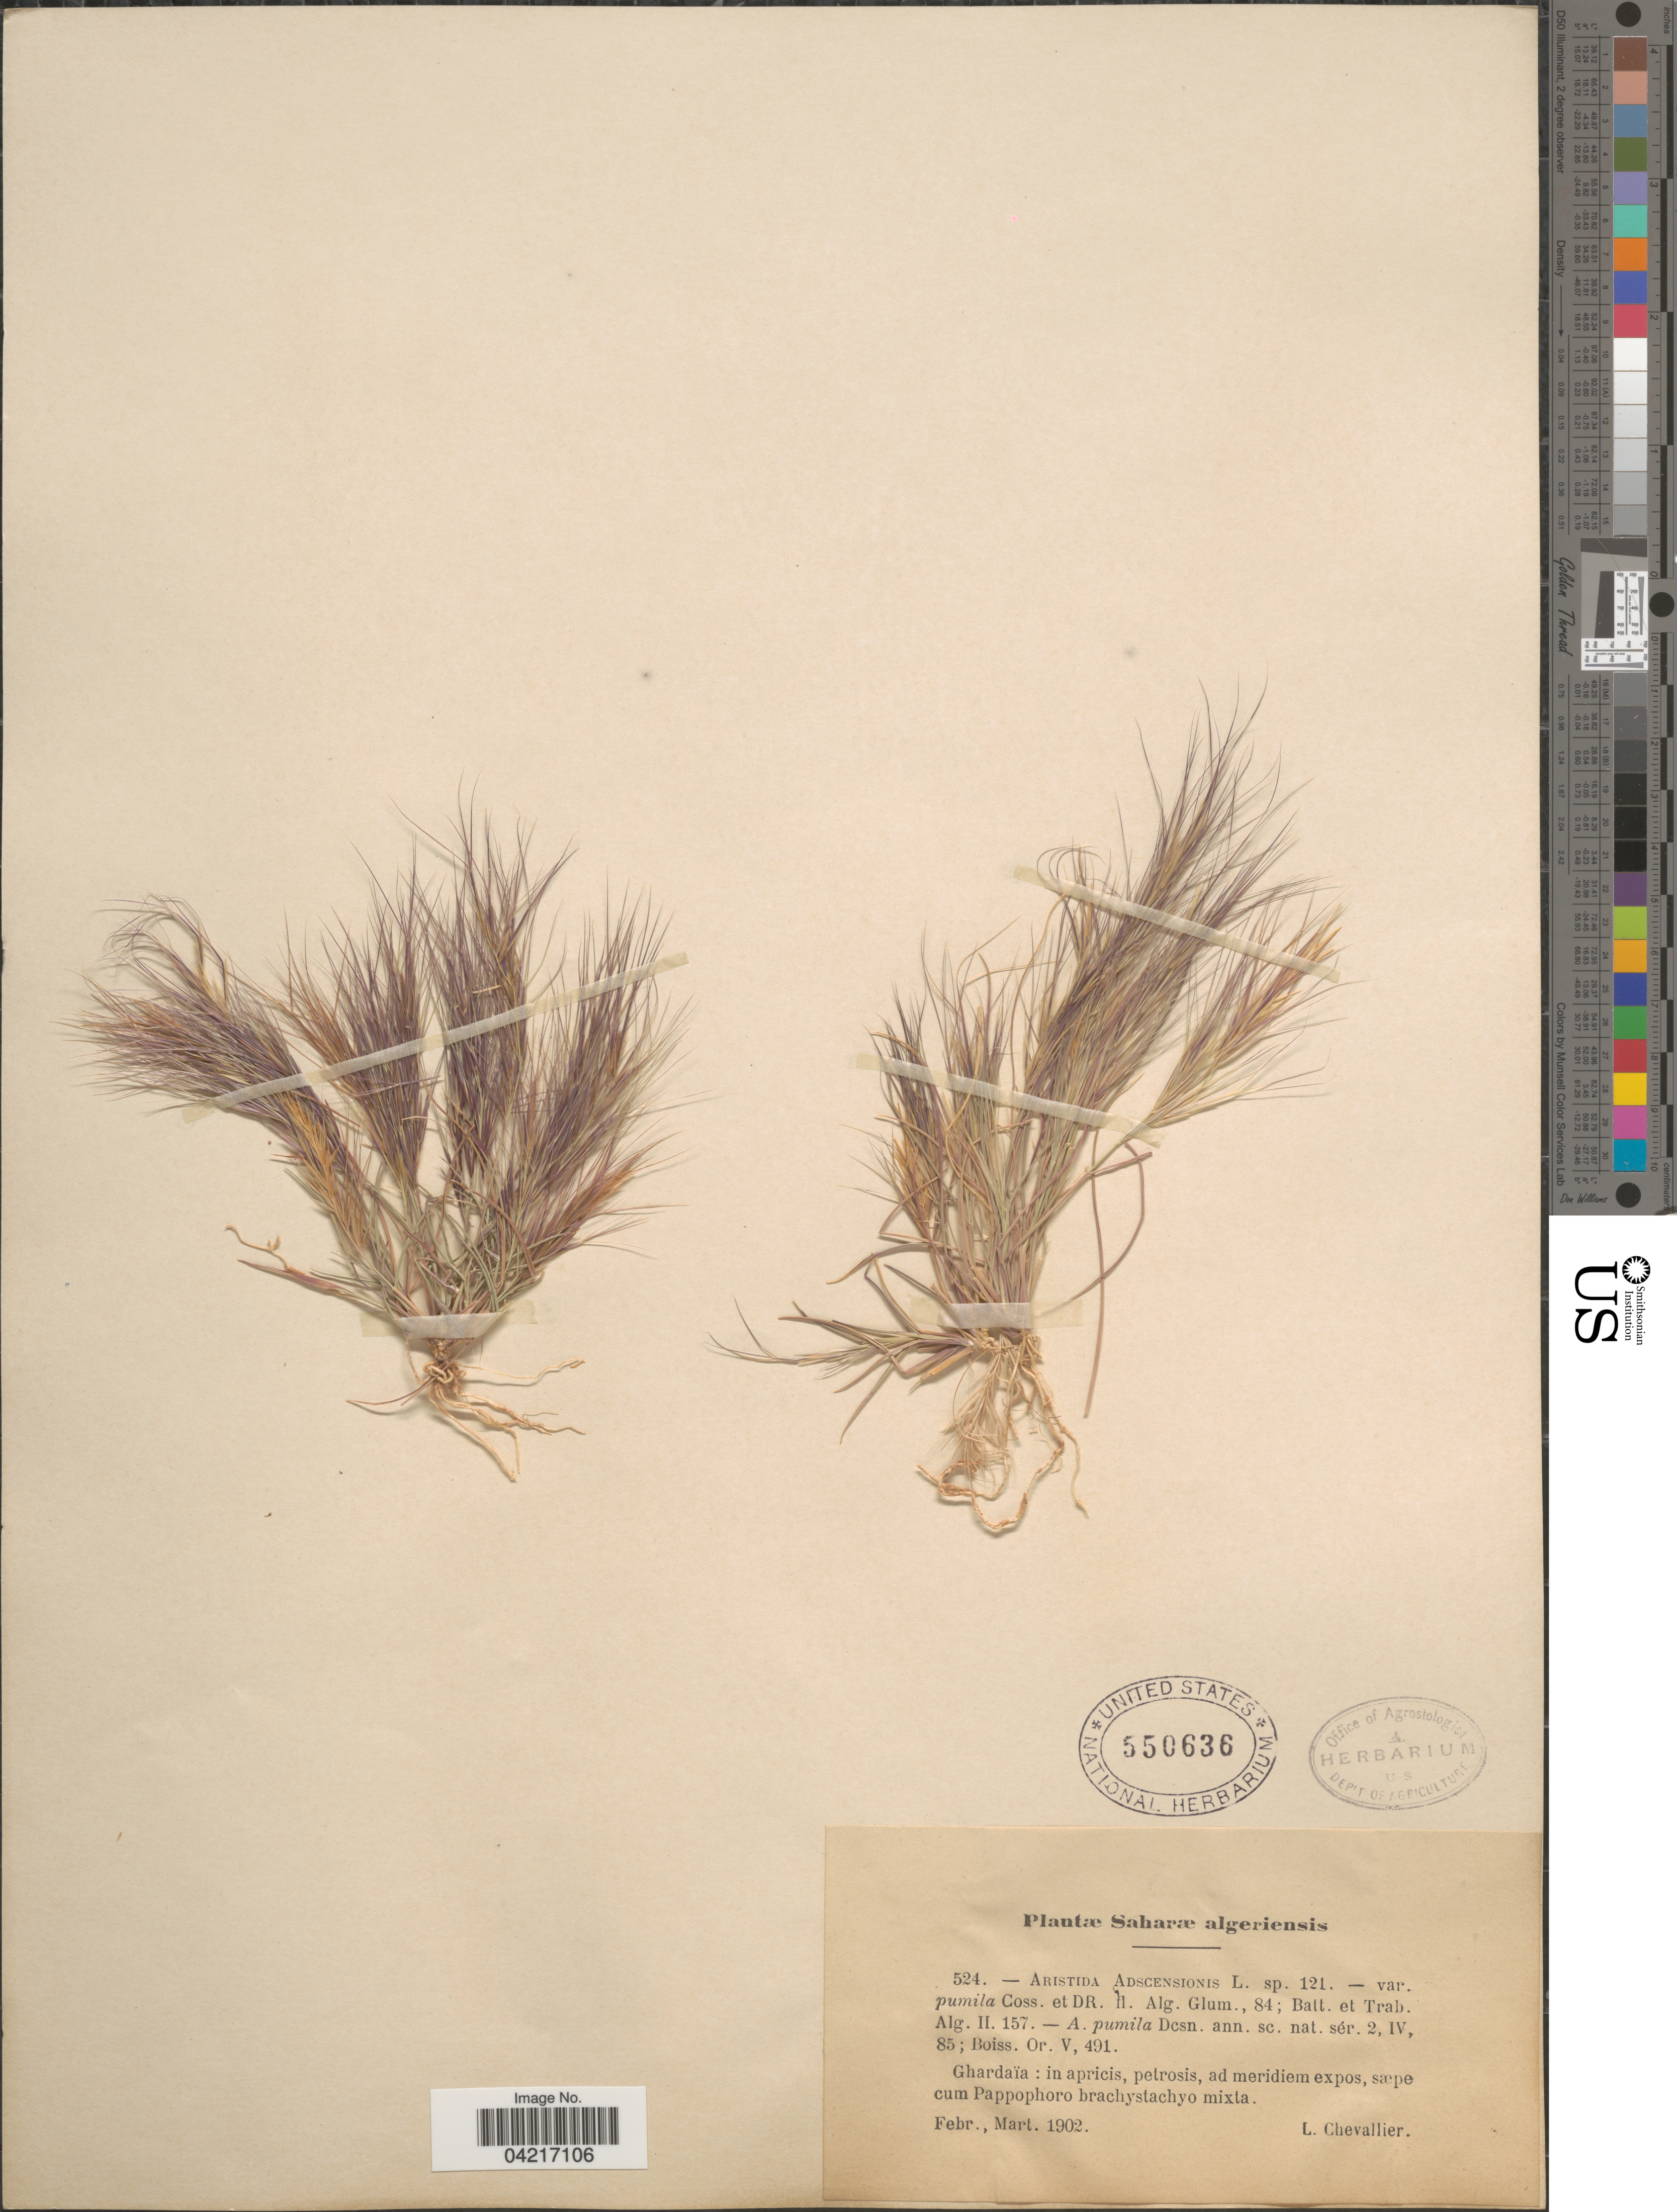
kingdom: Plantae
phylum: Tracheophyta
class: Liliopsida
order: Poales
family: Poaceae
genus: Aristida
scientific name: Aristida adscensionis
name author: L.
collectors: L. Chevallier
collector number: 524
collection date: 1902-02/1902-03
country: Algeria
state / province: Ghardaïa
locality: Saharæ algeriensis.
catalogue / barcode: US 550636